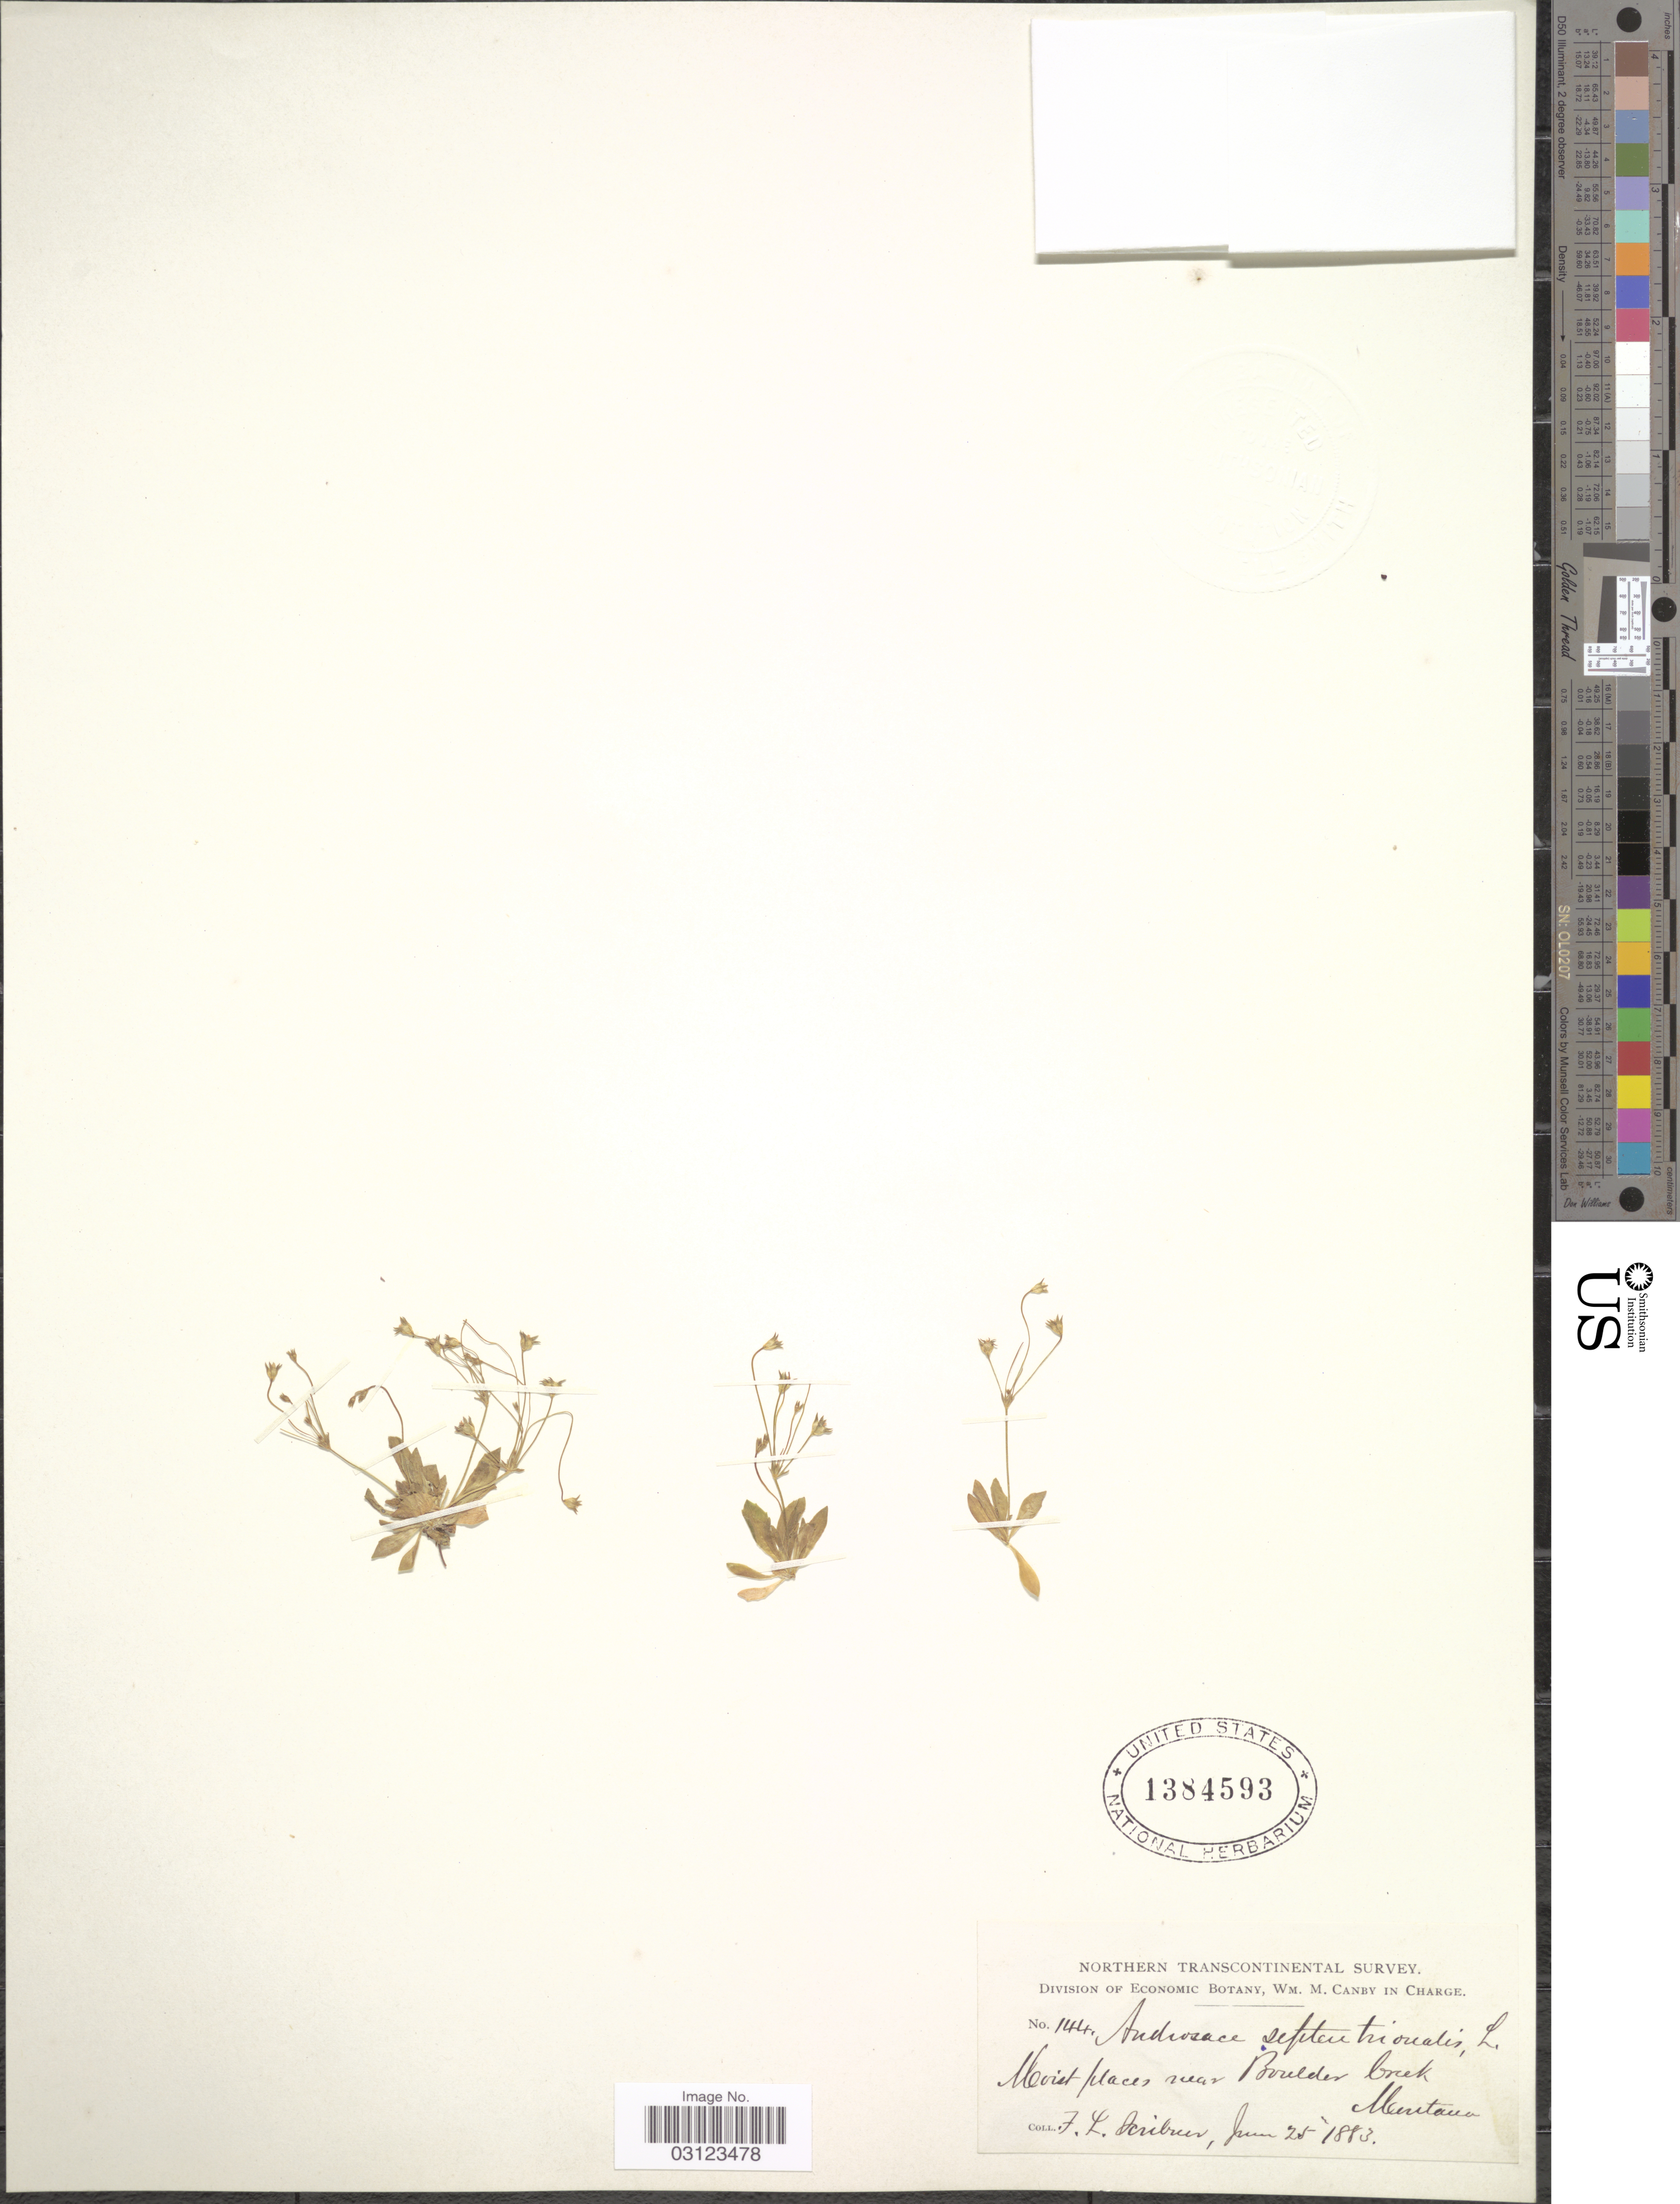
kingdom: Plantae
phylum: Tracheophyta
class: Magnoliopsida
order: Ericales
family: Primulaceae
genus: Androsace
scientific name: Androsace septentrionalis var. puberulenta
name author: (Rydb.) R. Knuth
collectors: F. L. Scribner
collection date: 1883-06-25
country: United States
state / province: Montana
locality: Moist places near Boulder Creek.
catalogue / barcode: US 1384593